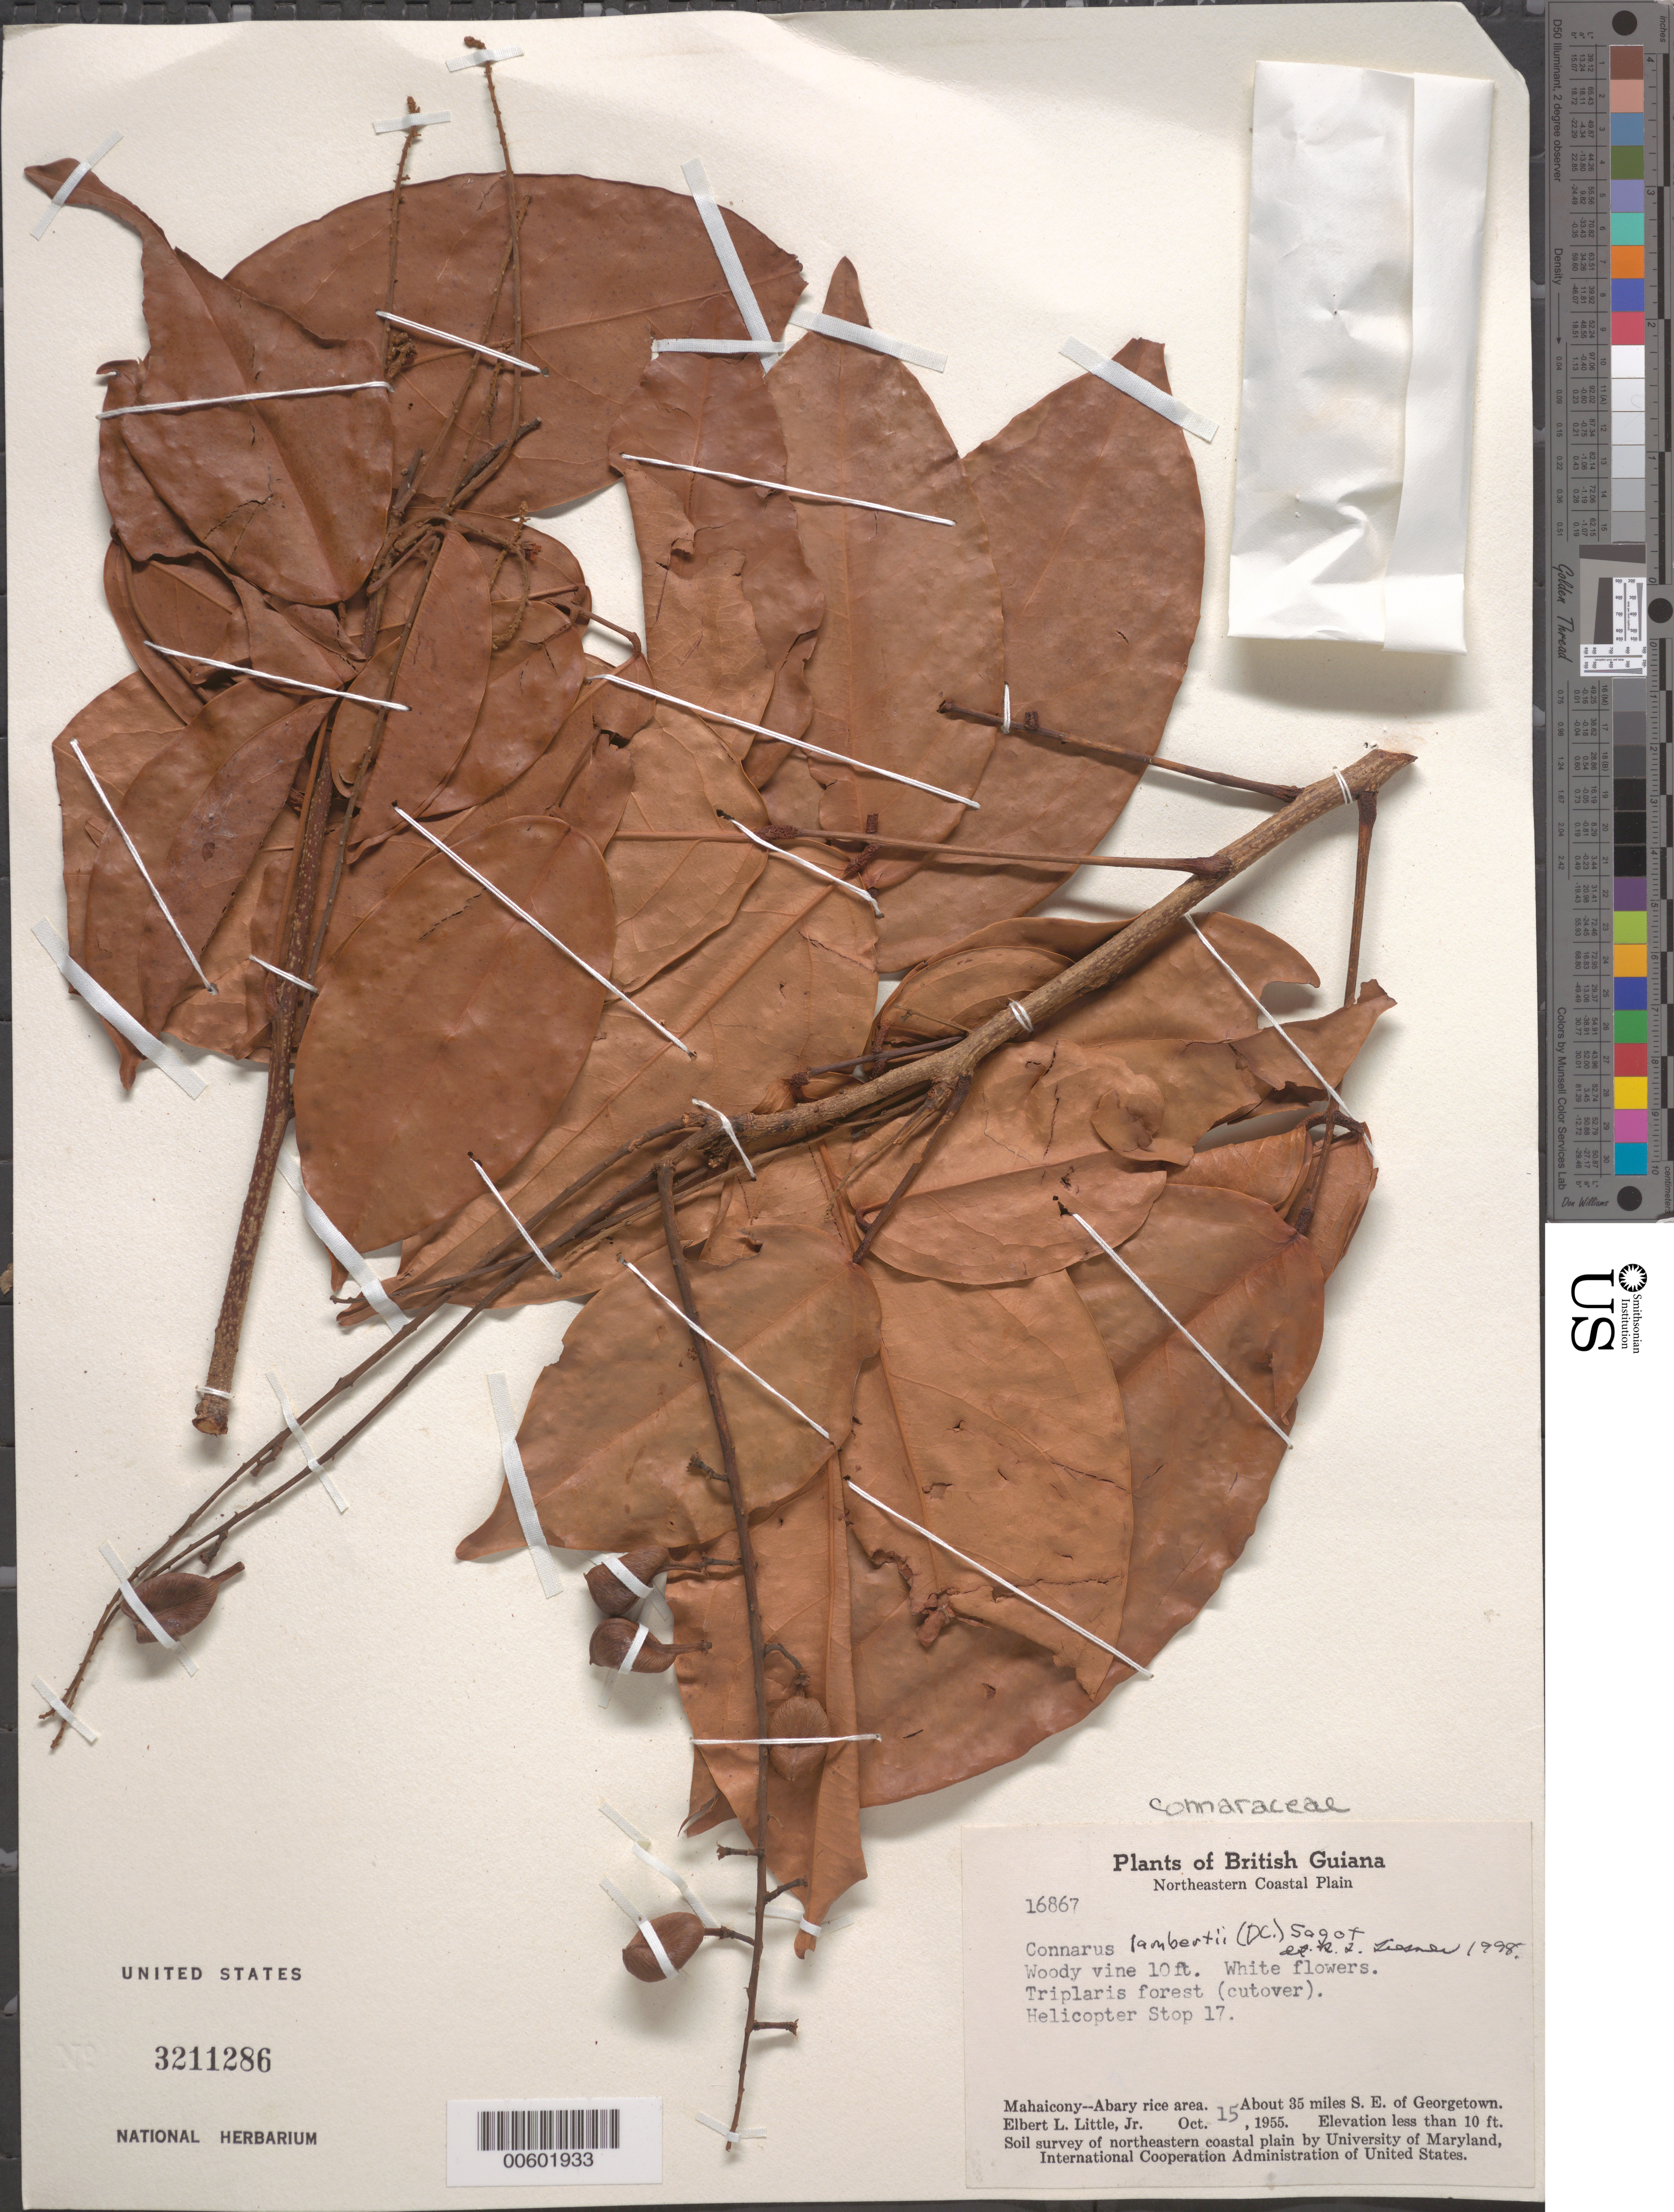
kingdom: Plantae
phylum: Tracheophyta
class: Magnoliopsida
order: Oxalidales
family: Connaraceae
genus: Connarus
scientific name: Connarus lambertii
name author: (DC.) Sagot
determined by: Liesner, R. L.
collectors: E. L. Little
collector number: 16867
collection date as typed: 15-Oct-55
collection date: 1955-10-15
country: Guyana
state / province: Mahaica-Berbice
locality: Mahaicony-Abary rice area, E bank Demerara R., about 35 mi. SE of Georgetown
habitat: Triplaris forest (cutover)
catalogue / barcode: US 3211286